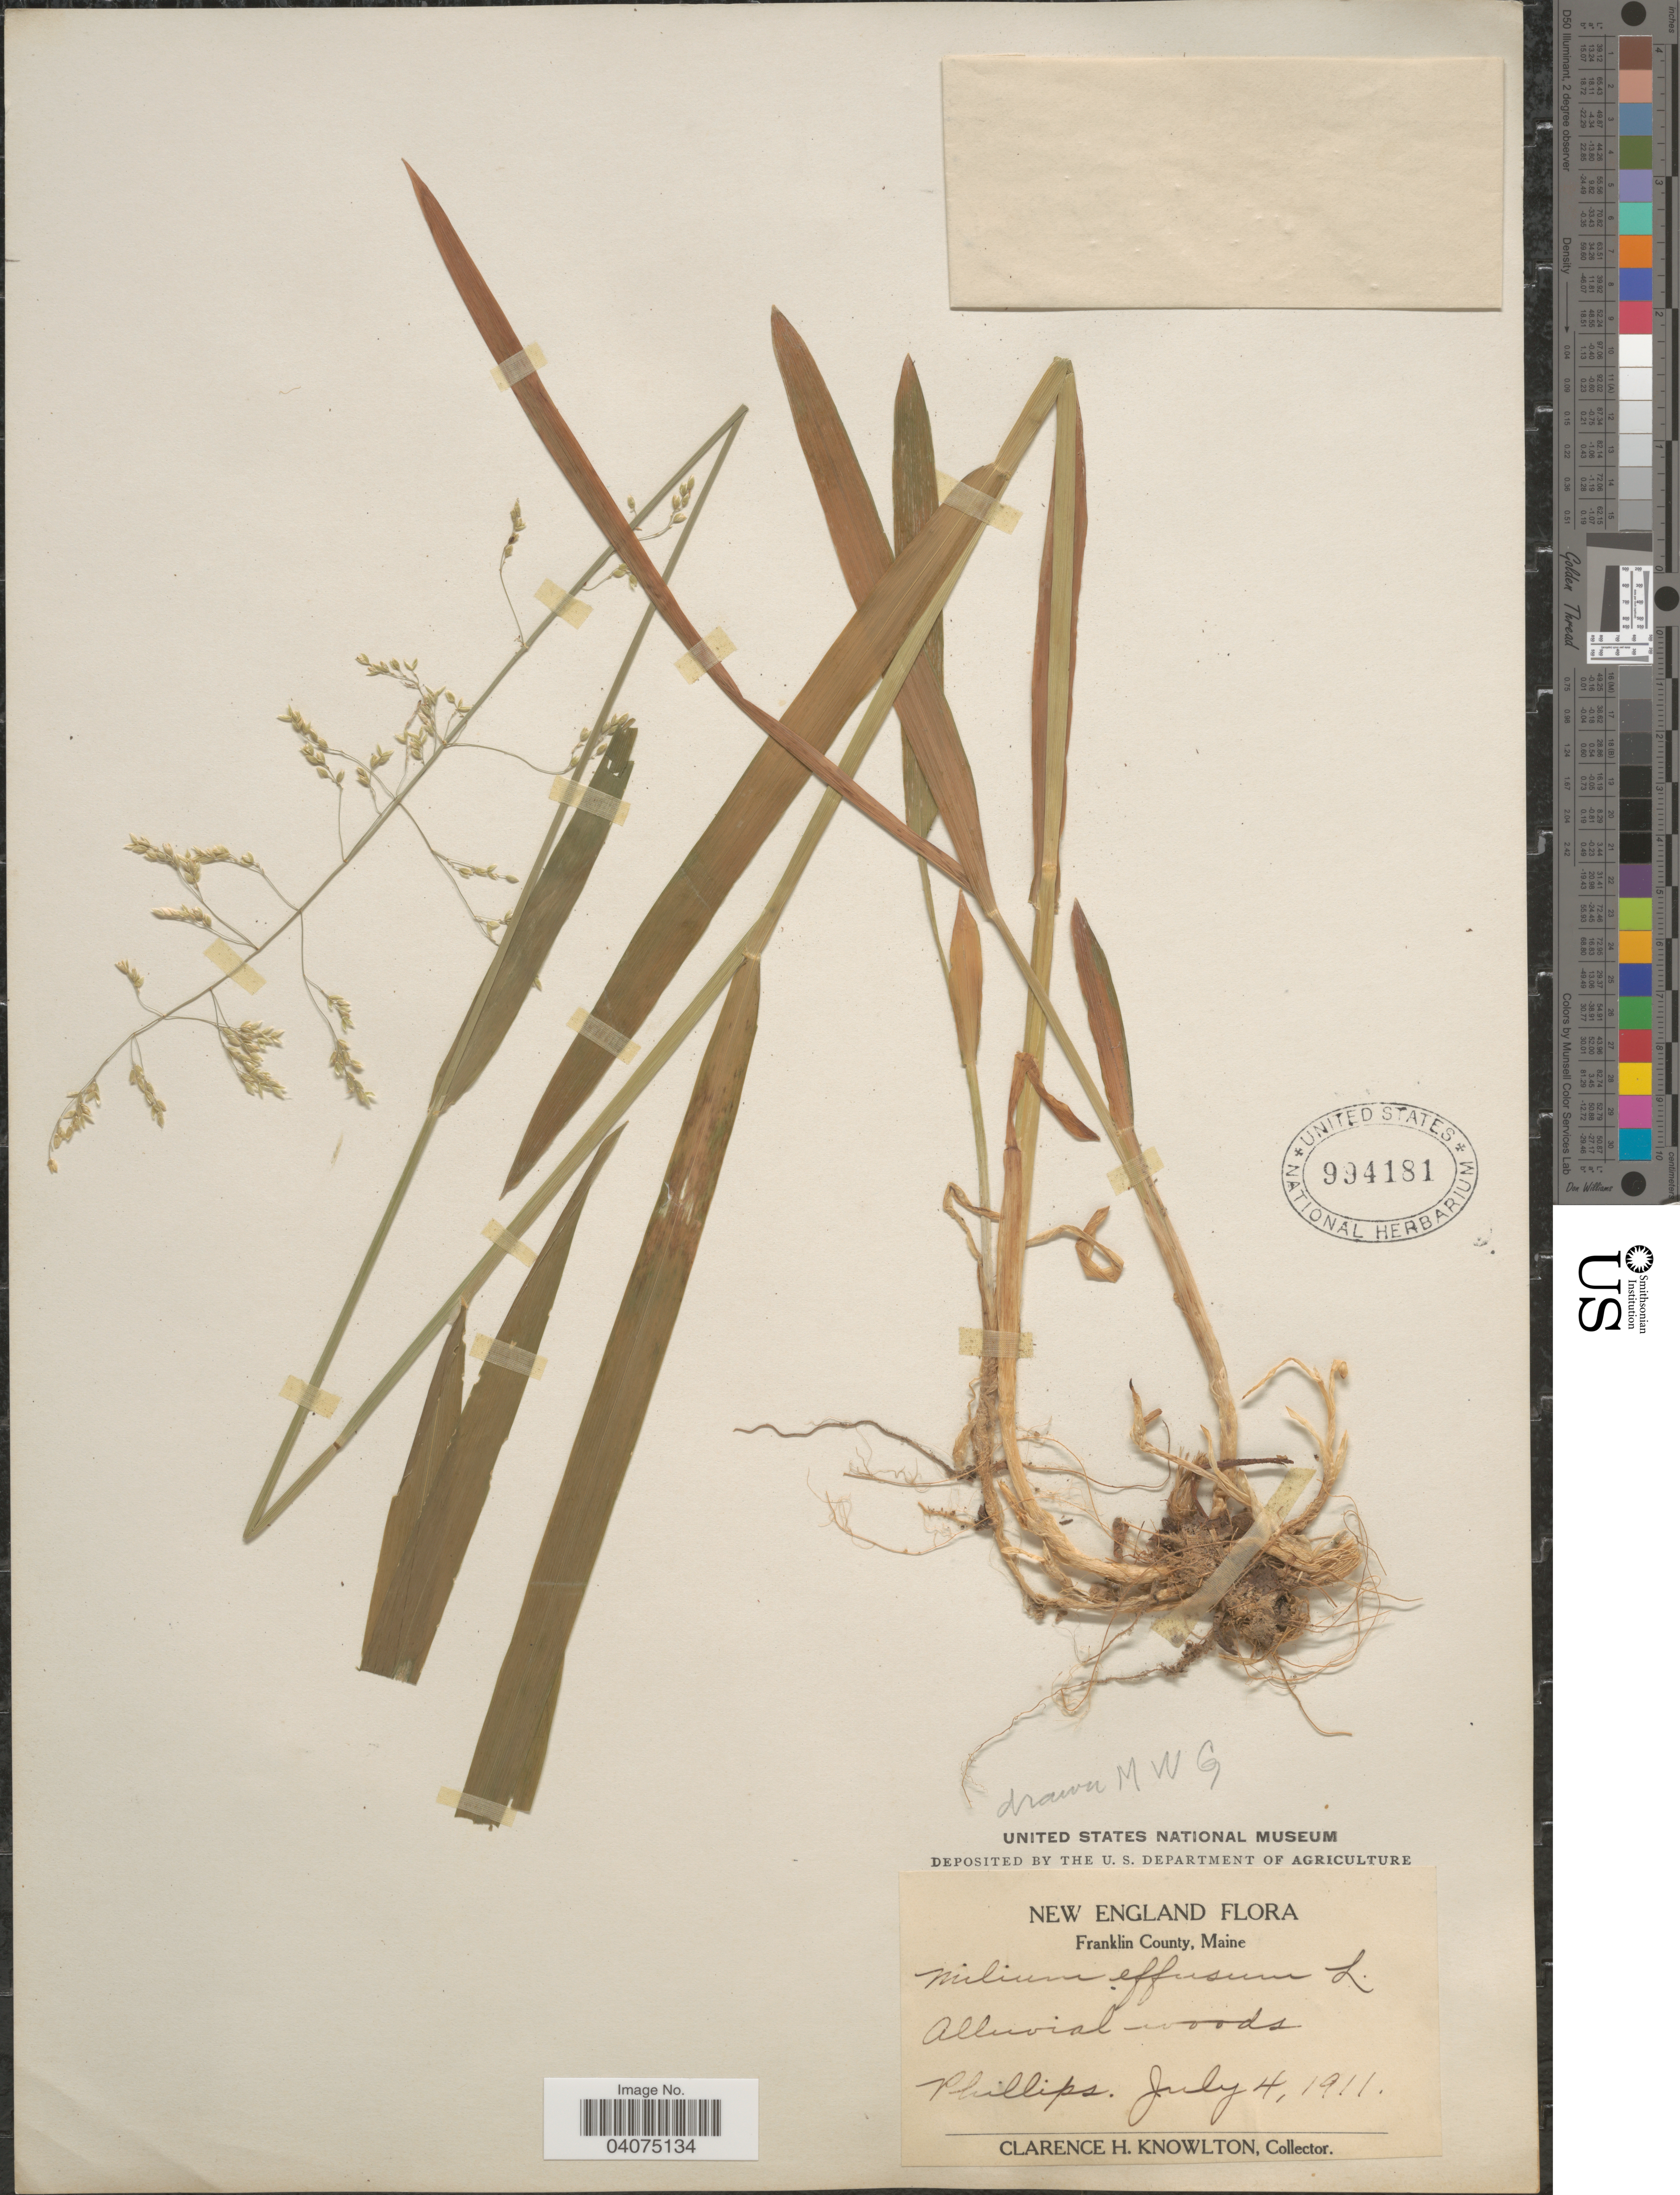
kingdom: Plantae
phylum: Tracheophyta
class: Liliopsida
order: Poales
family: Poaceae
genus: Milium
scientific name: Milium effusum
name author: L.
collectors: C. H. Knowlton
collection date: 1911-07-04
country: United States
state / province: Maine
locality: New England. Franklin County. Alluvial woods Phillips.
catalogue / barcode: US 994181